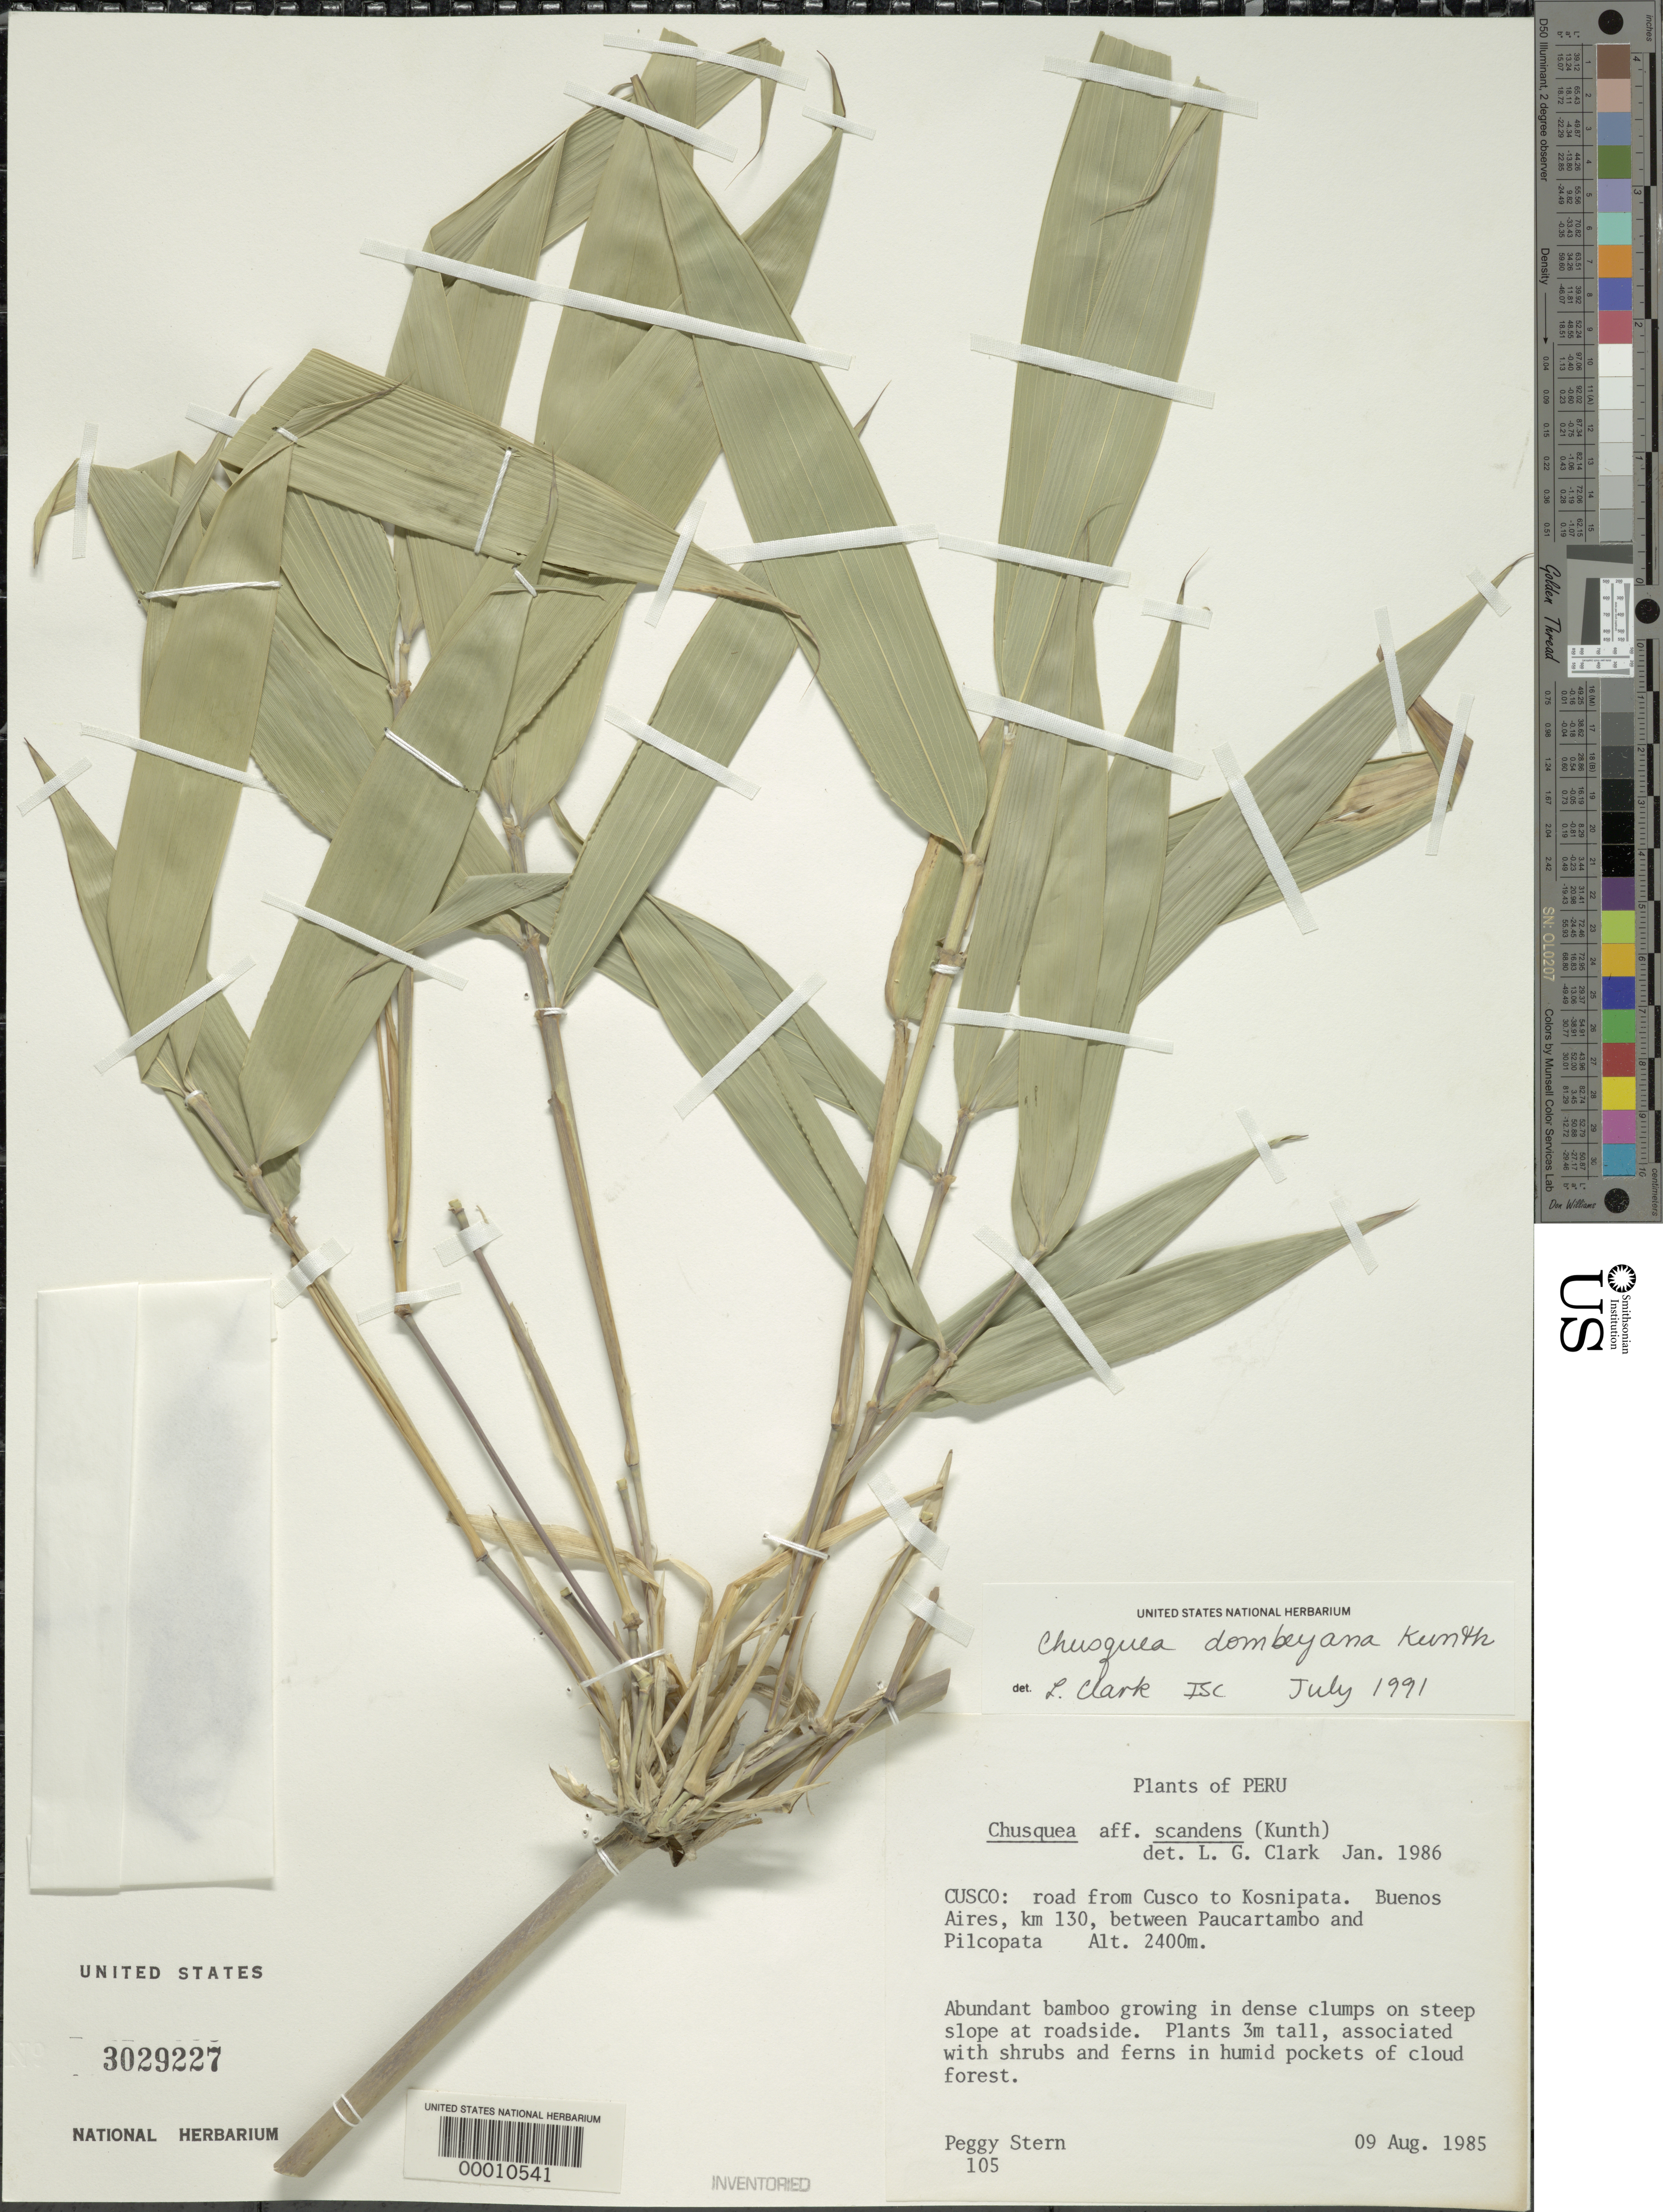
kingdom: Plantae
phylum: Tracheophyta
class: Liliopsida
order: Poales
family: Poaceae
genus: Chusquea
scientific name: Chusquea dombeyana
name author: Kunth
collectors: P. Stern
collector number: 105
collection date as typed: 09 Aug 1985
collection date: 1985-08-09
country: Peru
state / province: Cusco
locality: Road from Cusco to Kosnipata; Buenos Aires, km 130, between Paucartambo and Pilcopata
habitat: On steep slope at roadside; humid pockets of cloud forest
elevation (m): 2400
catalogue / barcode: US 3029227